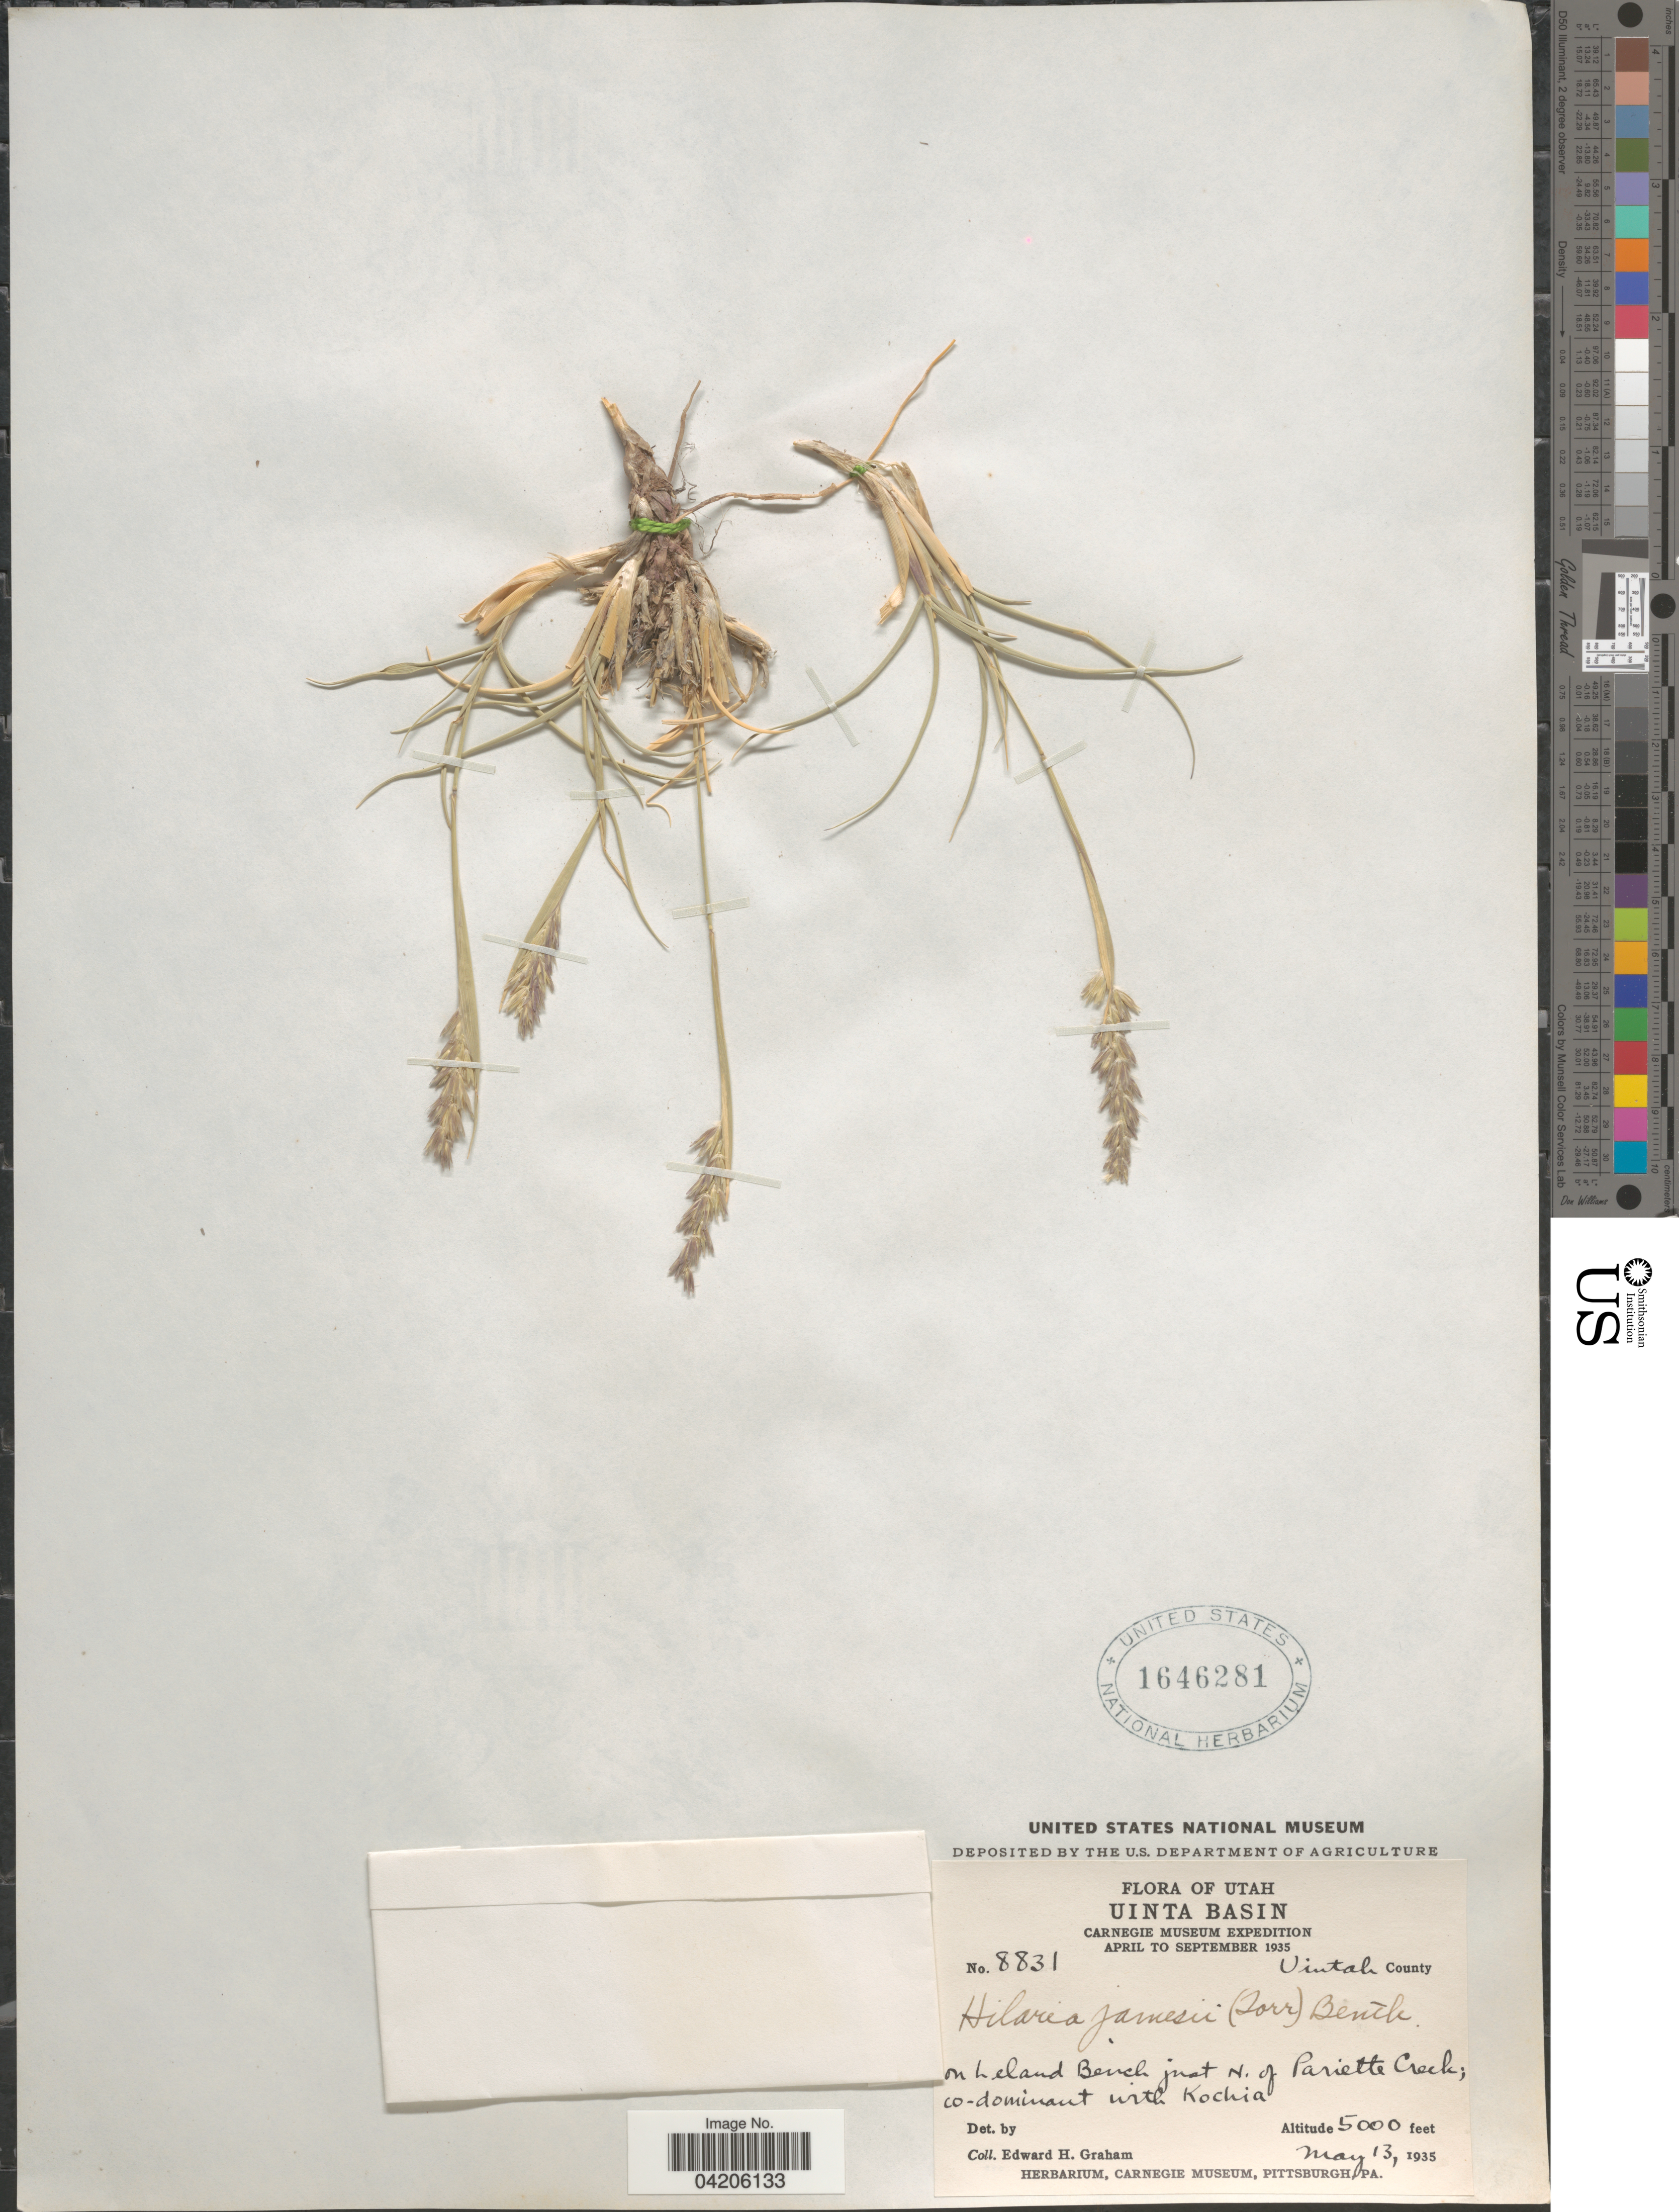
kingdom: Plantae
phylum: Tracheophyta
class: Liliopsida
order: Poales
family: Poaceae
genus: Hilaria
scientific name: Hilaria jamesii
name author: (Torr.) Benth.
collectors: E. H. Graham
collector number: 8831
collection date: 1935-05-13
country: United States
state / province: Utah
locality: Uinta Basin. Carnegie Museum Expedition April to September 1935. Uintah County. On Leland Bench just N. of Pariette Creek.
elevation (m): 1524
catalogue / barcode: US 1646281